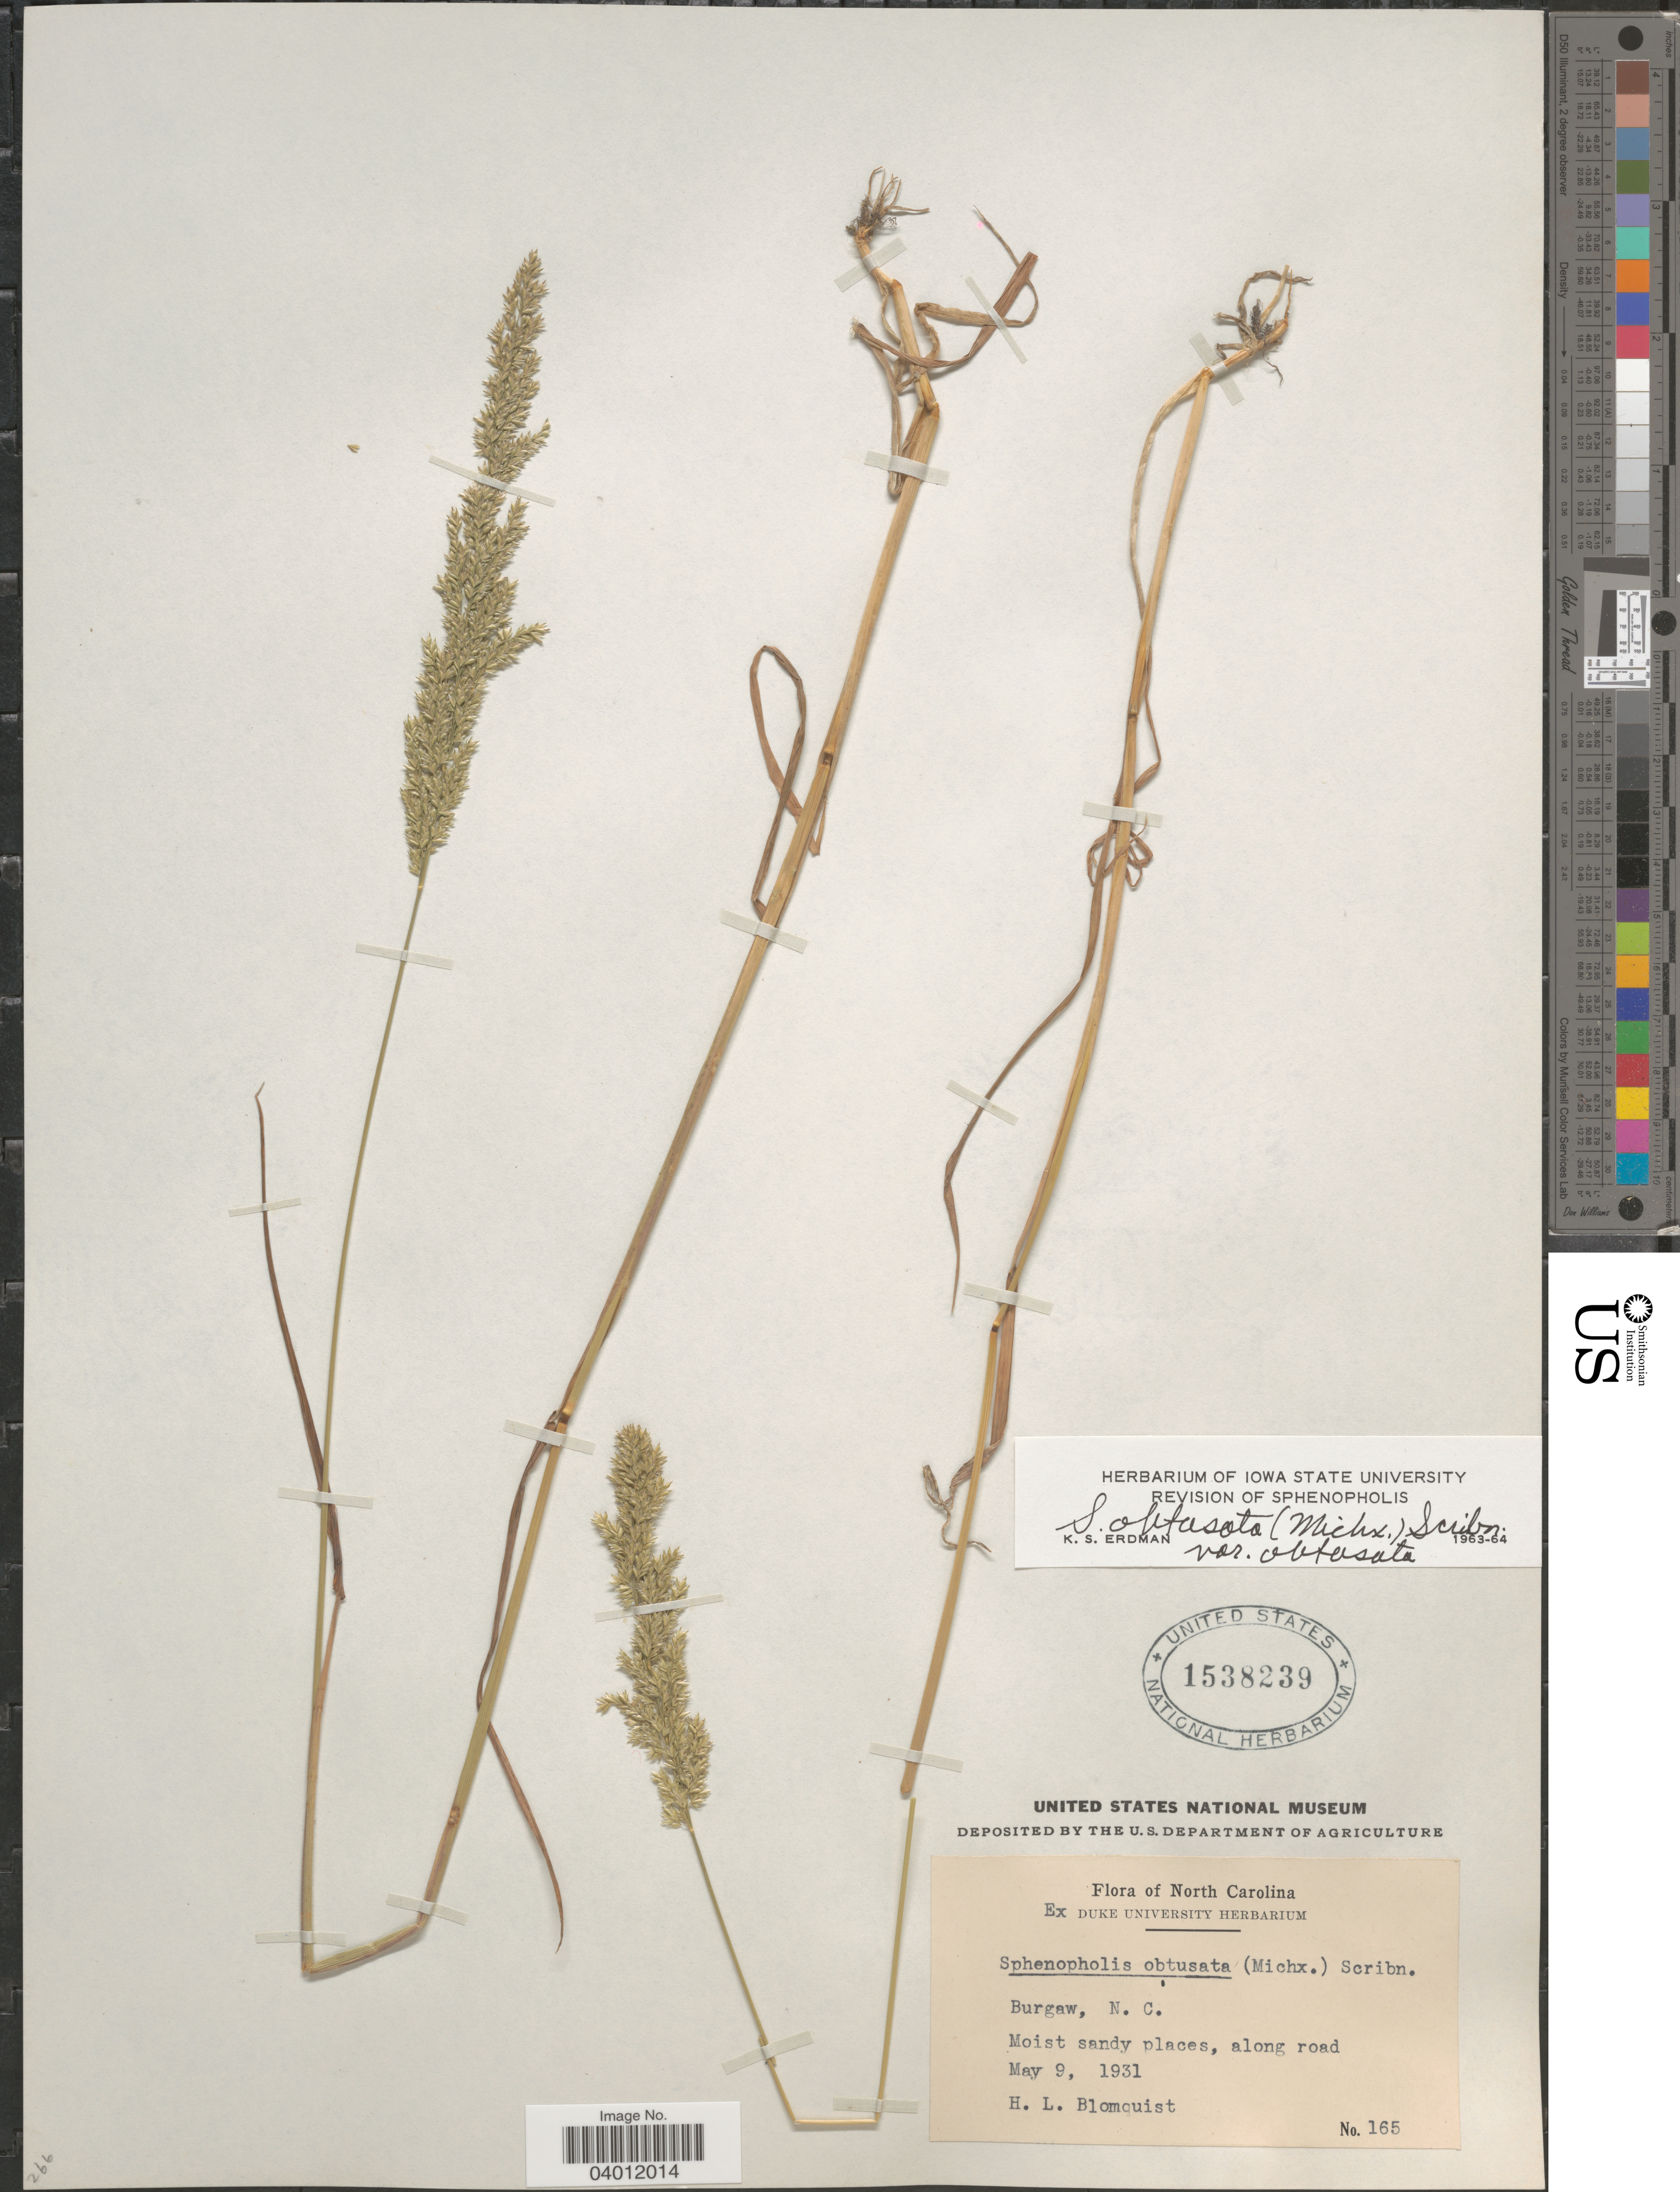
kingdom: Plantae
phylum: Tracheophyta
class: Liliopsida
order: Poales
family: Poaceae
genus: Sphenopholis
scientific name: Sphenopholis obtusata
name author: (Michx.) Scribn.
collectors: H. Blomquist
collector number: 165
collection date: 1931-05-09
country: United States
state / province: North Carolina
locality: Burgaw.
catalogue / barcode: US 1538239